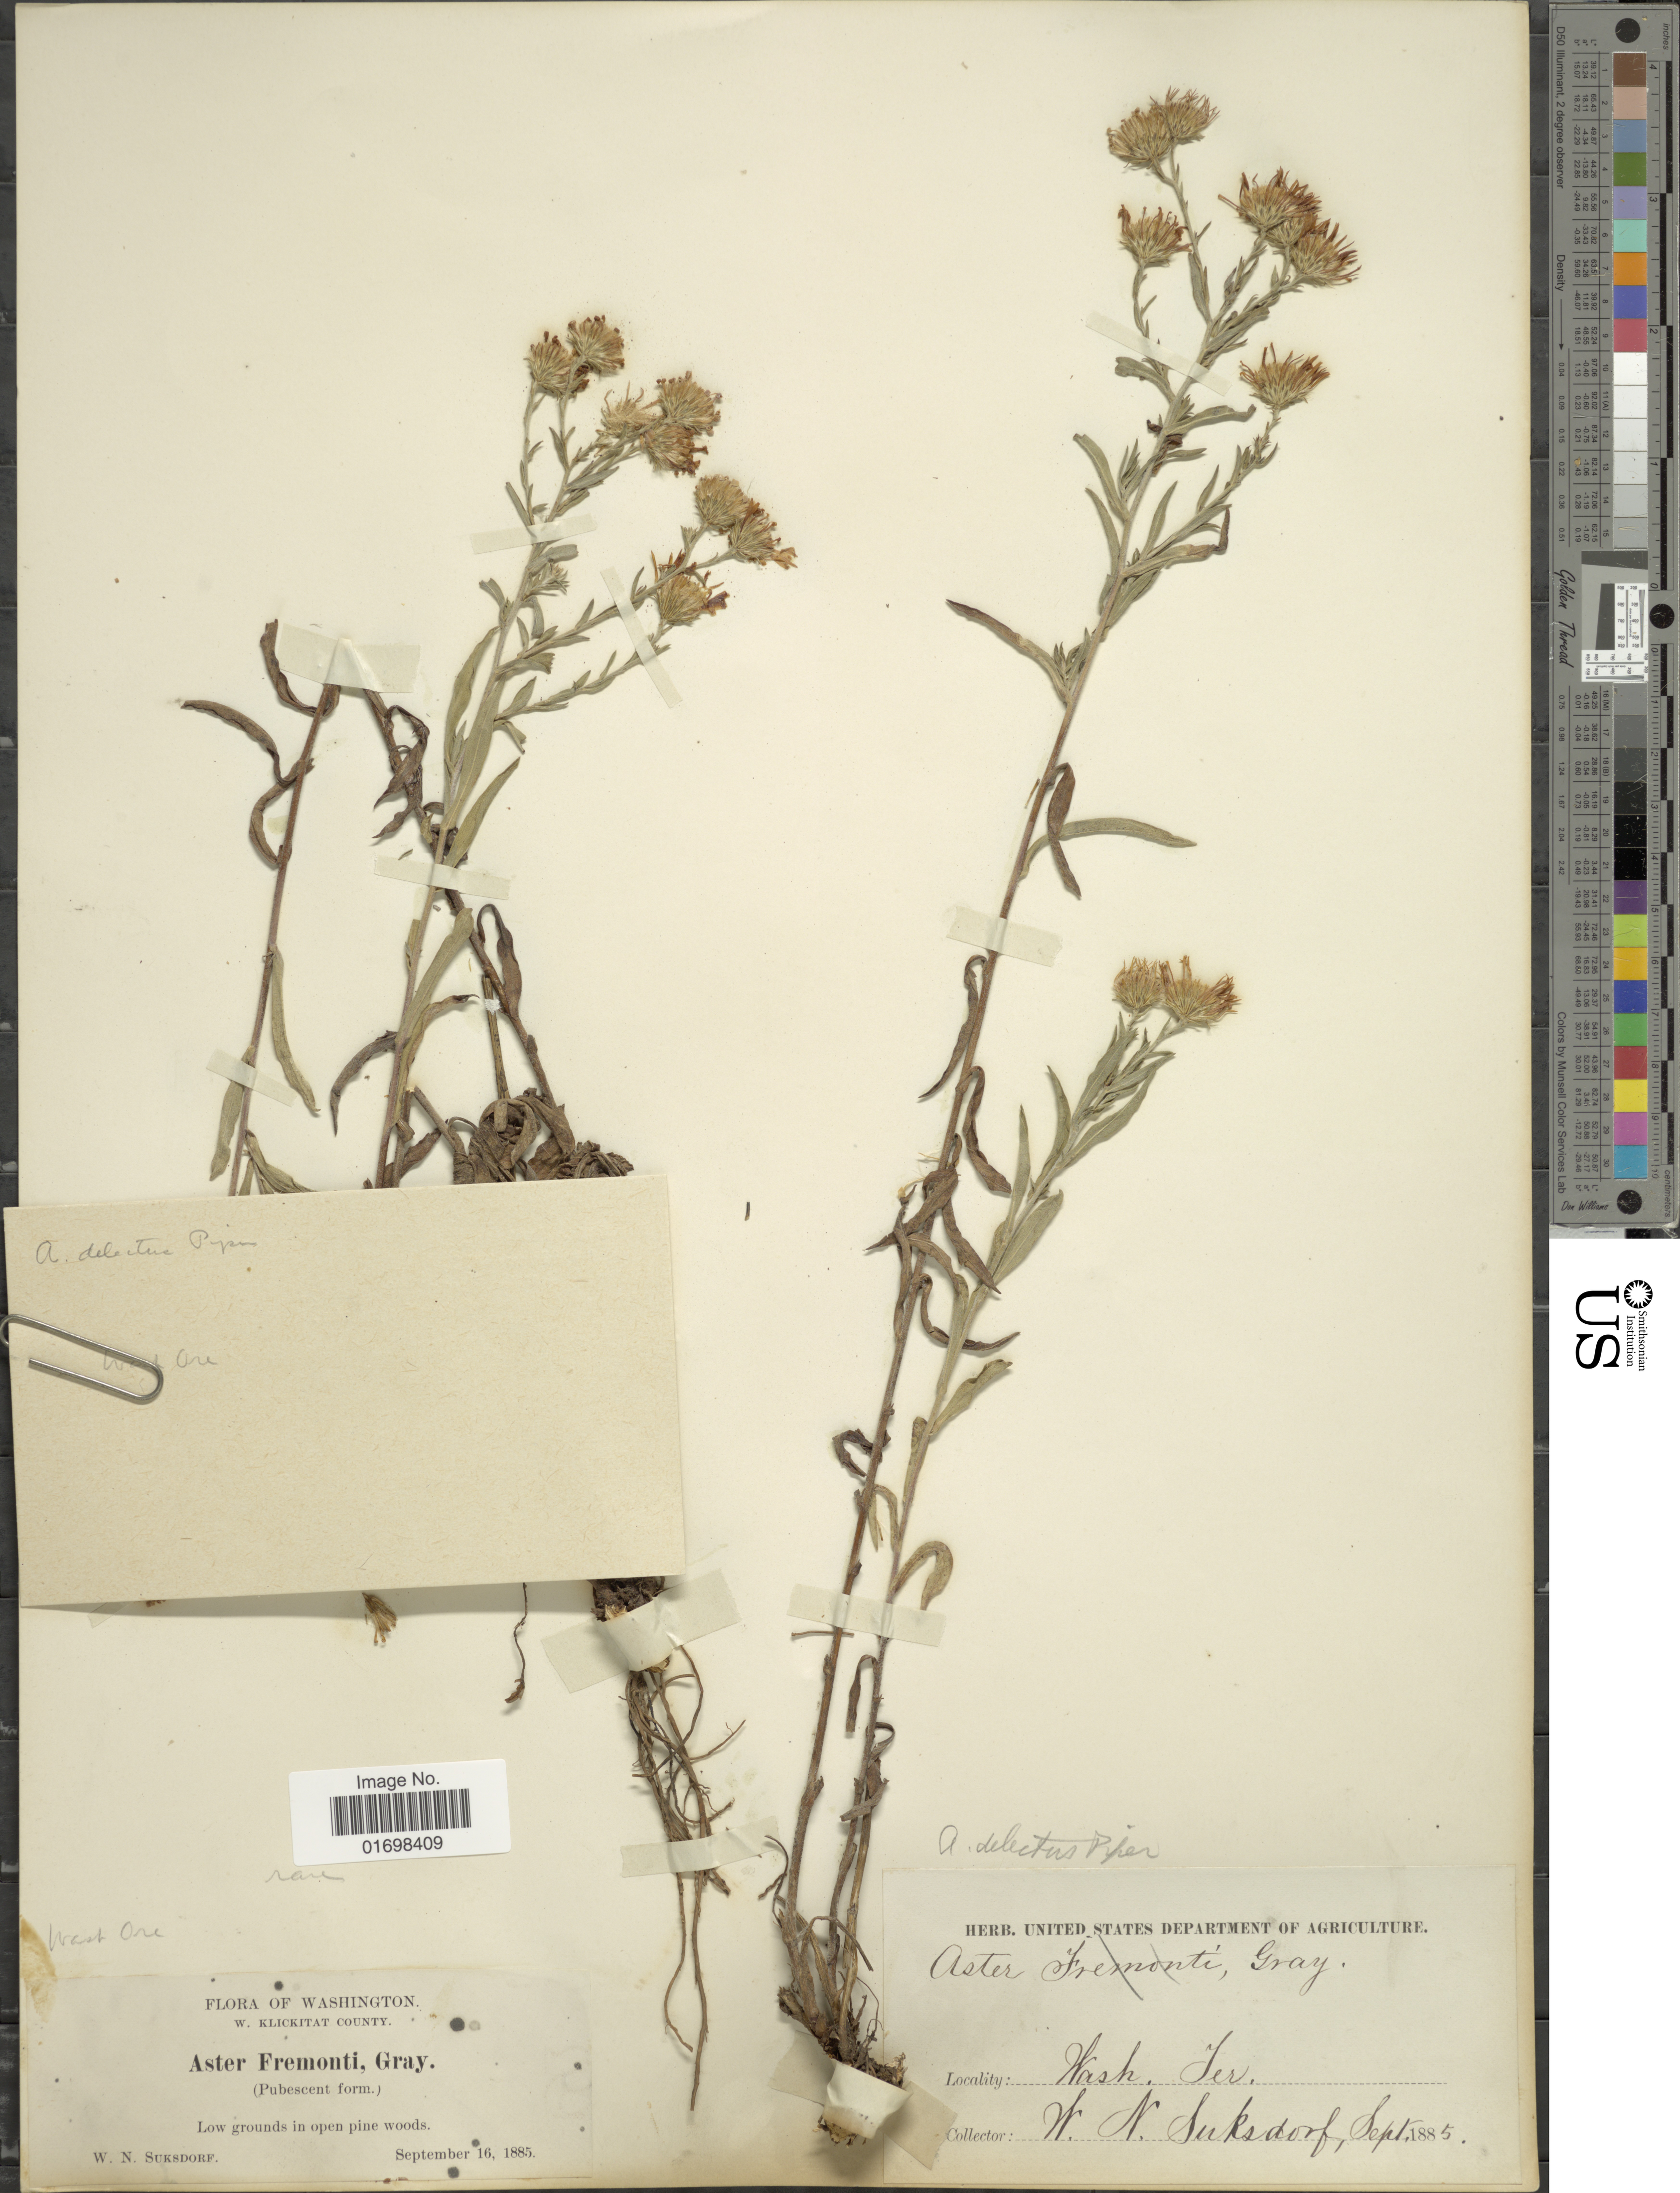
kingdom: Plantae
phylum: Tracheophyta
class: Magnoliopsida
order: Asterales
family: Asteraceae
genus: Symphyotrichum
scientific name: Symphyotrichum spathulatum var. intermedium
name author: (A. Gray) G.L. Nesom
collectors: W. N. Suksdorf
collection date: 1885-09-16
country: United States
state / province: Washington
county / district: Klickitat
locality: Washington, W. Klickitat County.